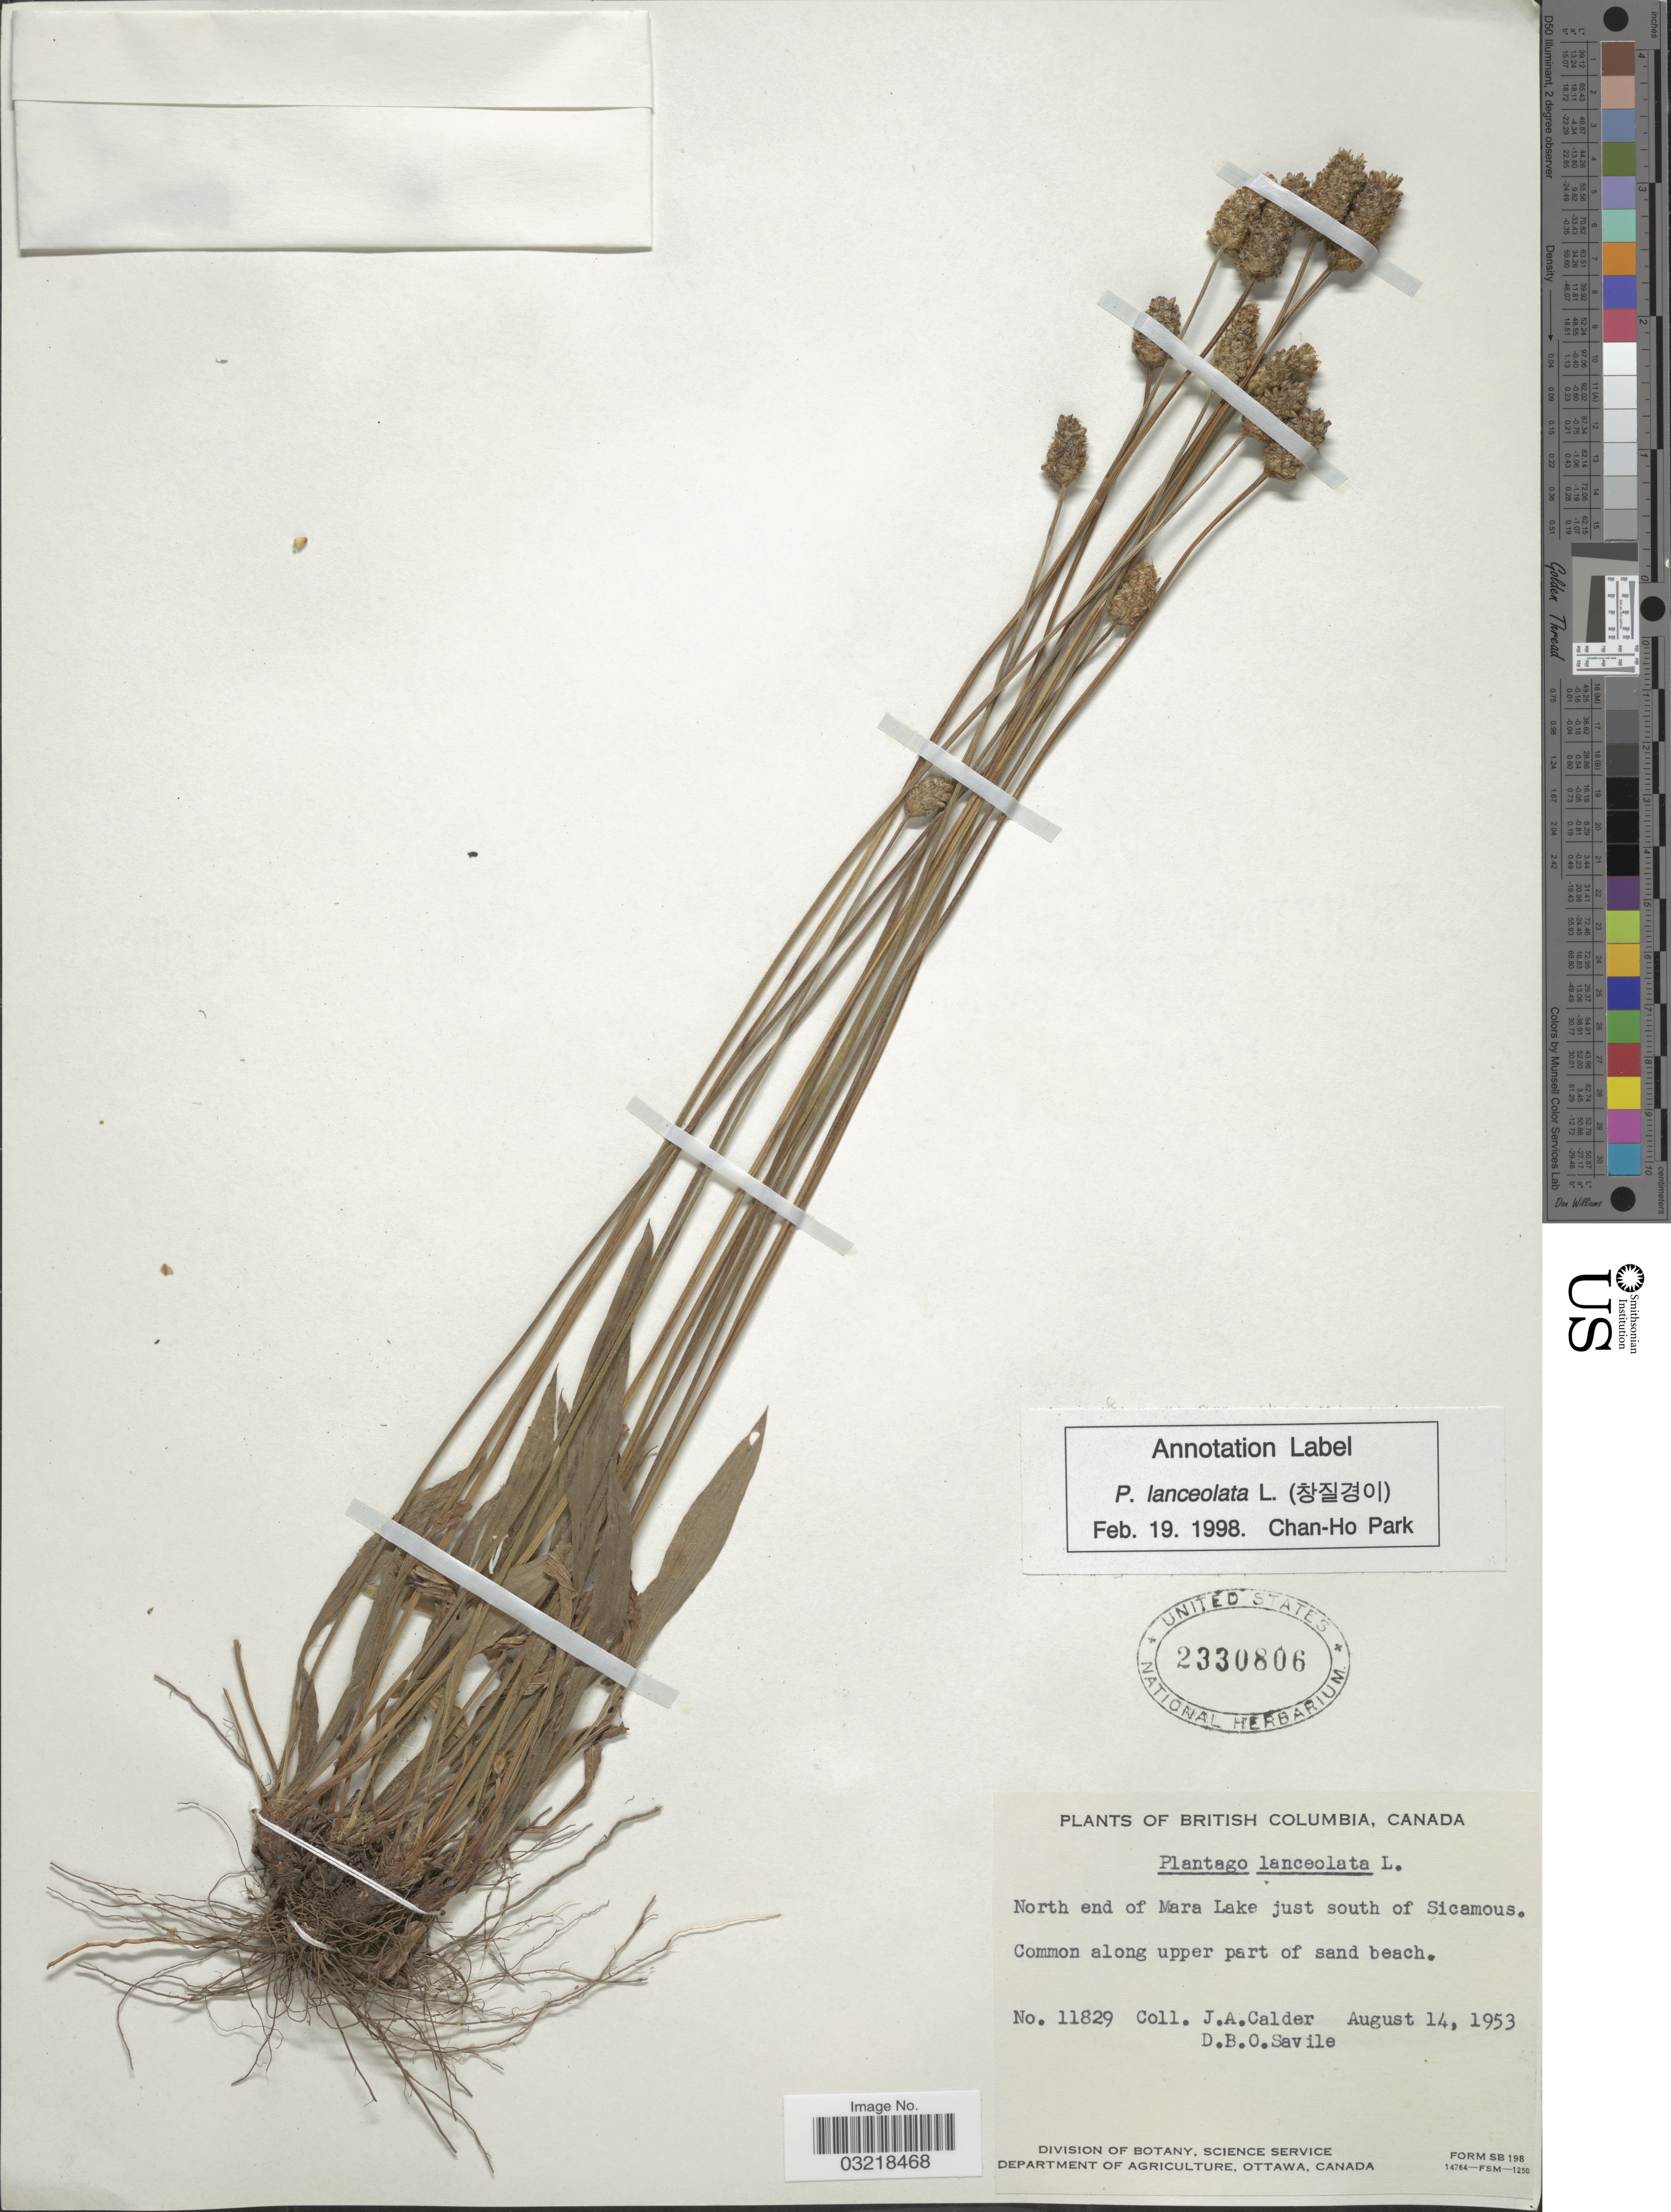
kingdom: Plantae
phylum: Tracheophyta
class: Magnoliopsida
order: Lamiales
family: Plantaginaceae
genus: Plantago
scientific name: Plantago lanceolata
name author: L.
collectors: J. A. Calder & D. Savile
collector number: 11829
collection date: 1953-08-14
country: Canada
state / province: British Columbia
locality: North end of Mara Lake just south of Sicamous.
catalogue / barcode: US 2330806